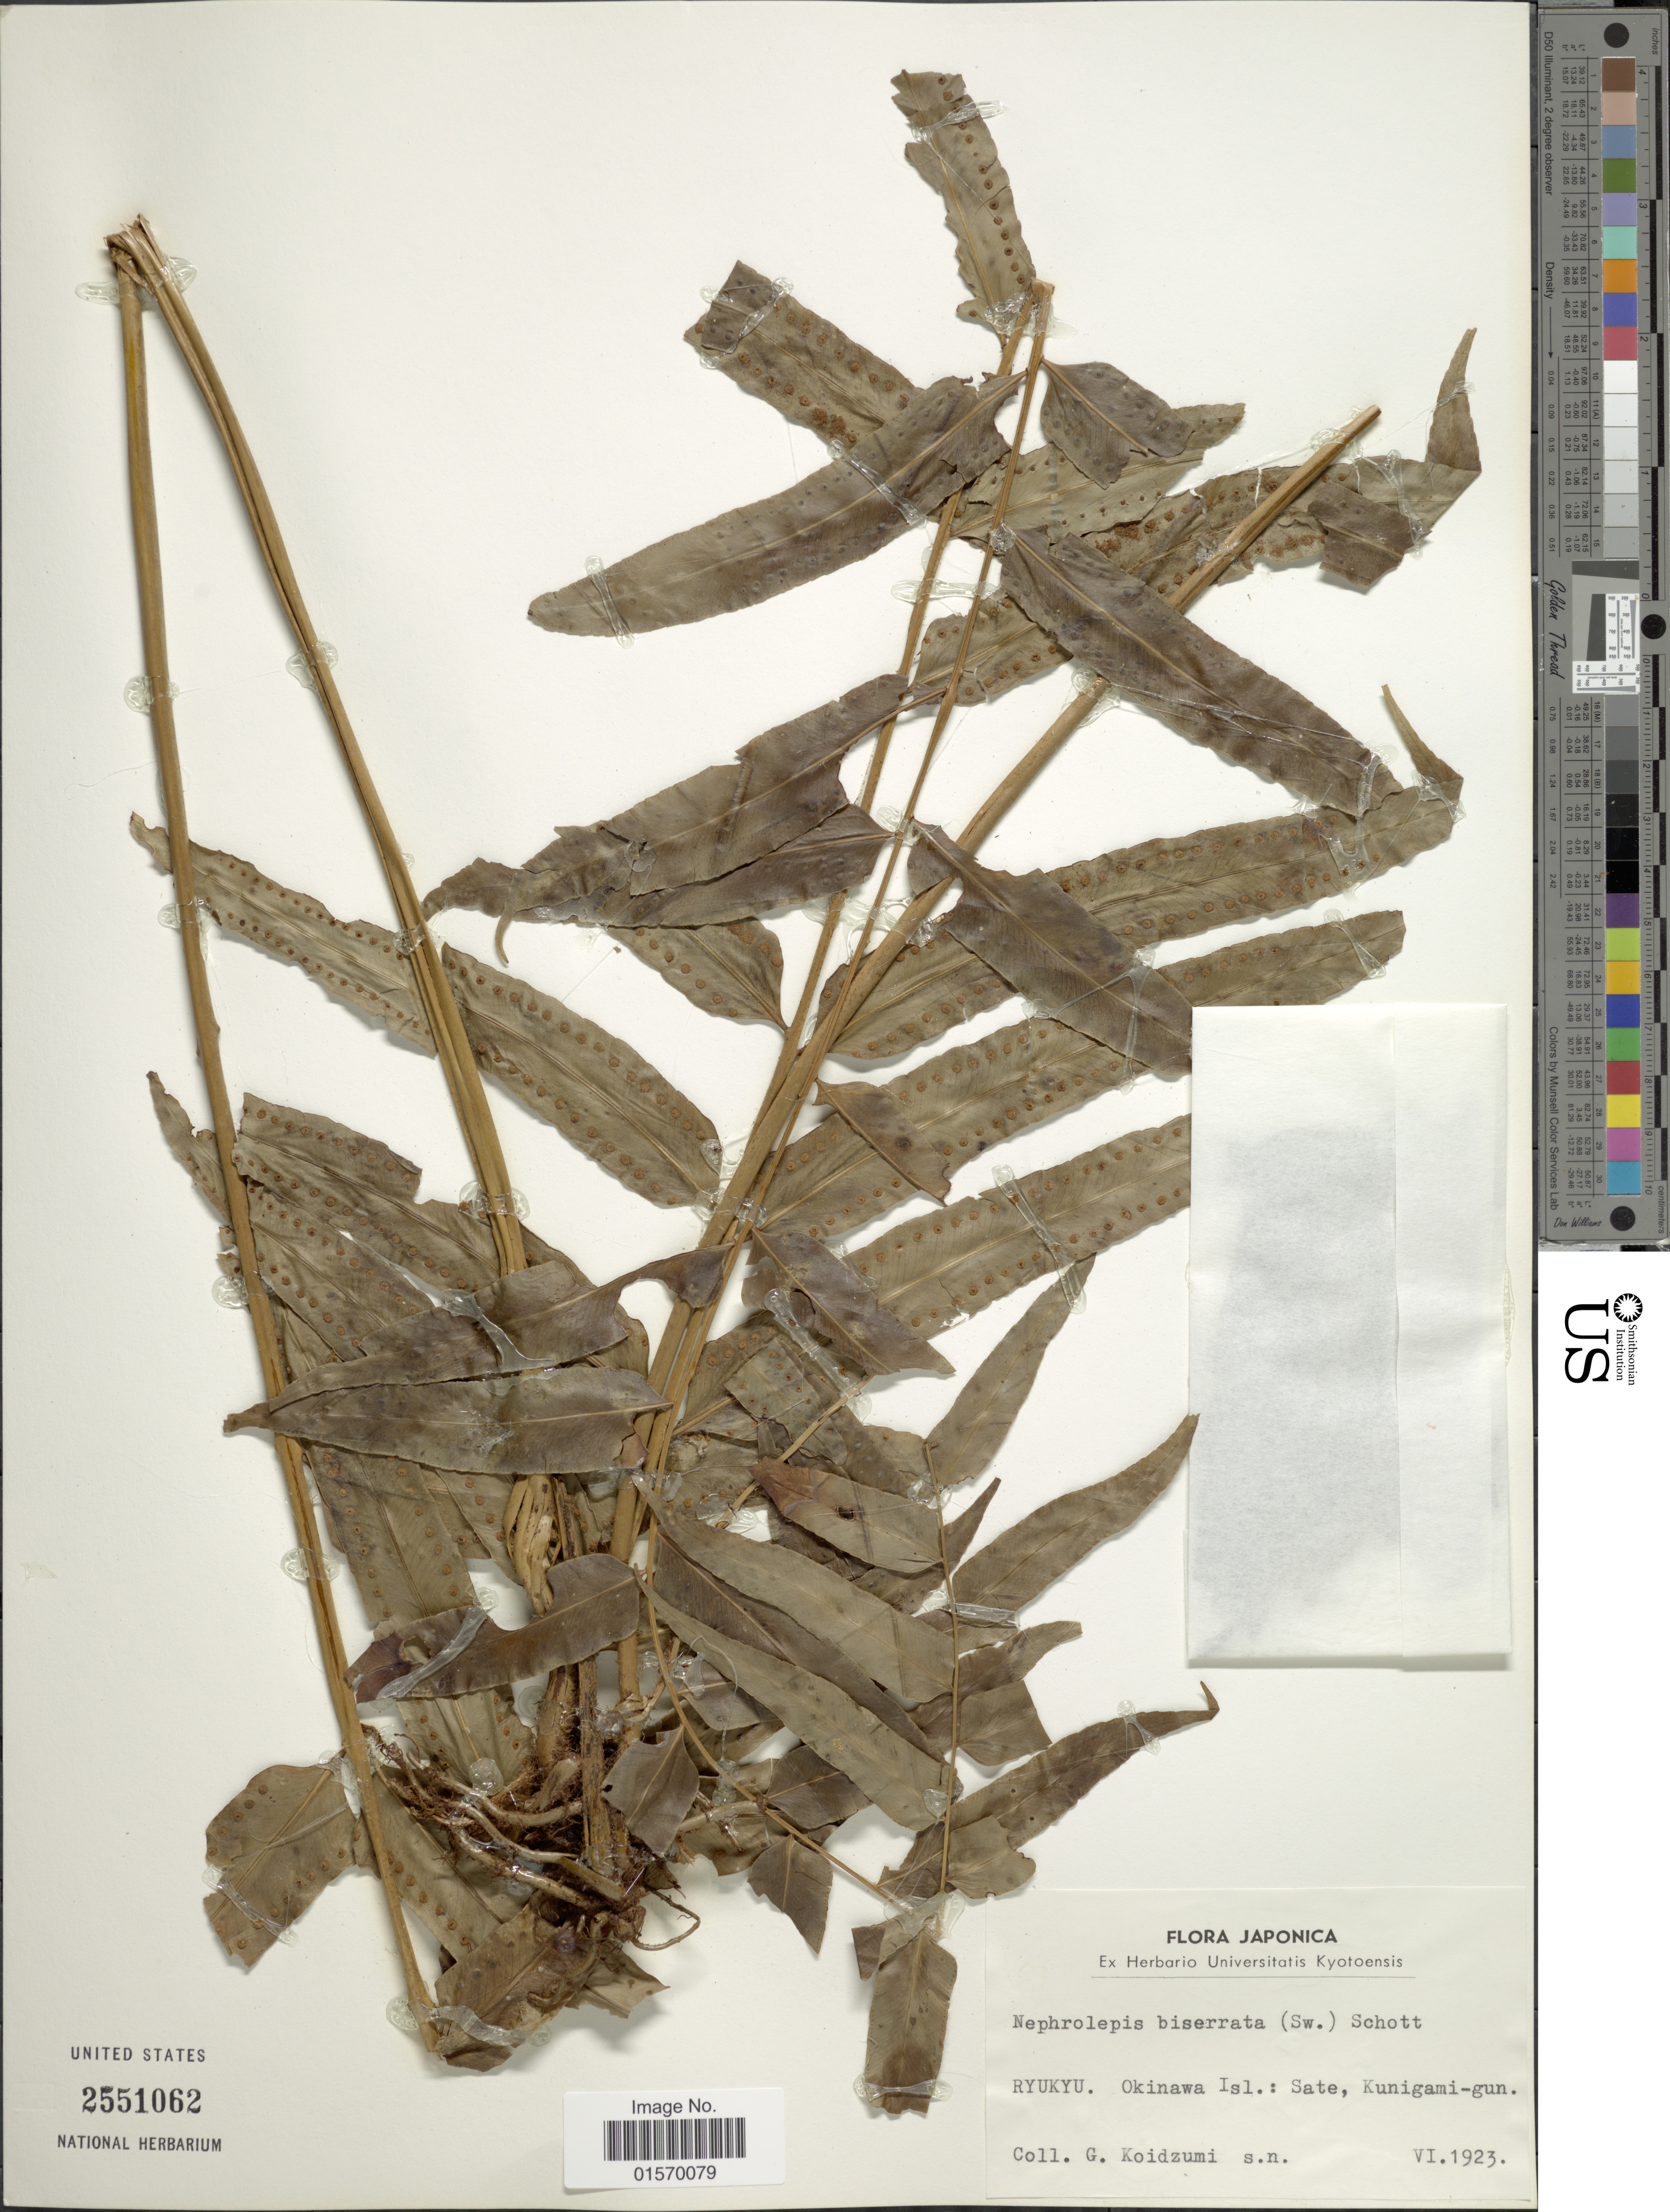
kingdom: Plantae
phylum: Tracheophyta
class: Polypodiopsida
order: Polypodiales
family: Nephrolepidaceae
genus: Nephrolepis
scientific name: Nephrolepis biserrata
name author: (Sw.) Schott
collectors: G. Koidzumi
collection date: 1923-06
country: Japan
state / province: Okinawa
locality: Ryukyu. Okinawa Isl.: Sate, Kunigami-gun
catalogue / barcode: US 2551062